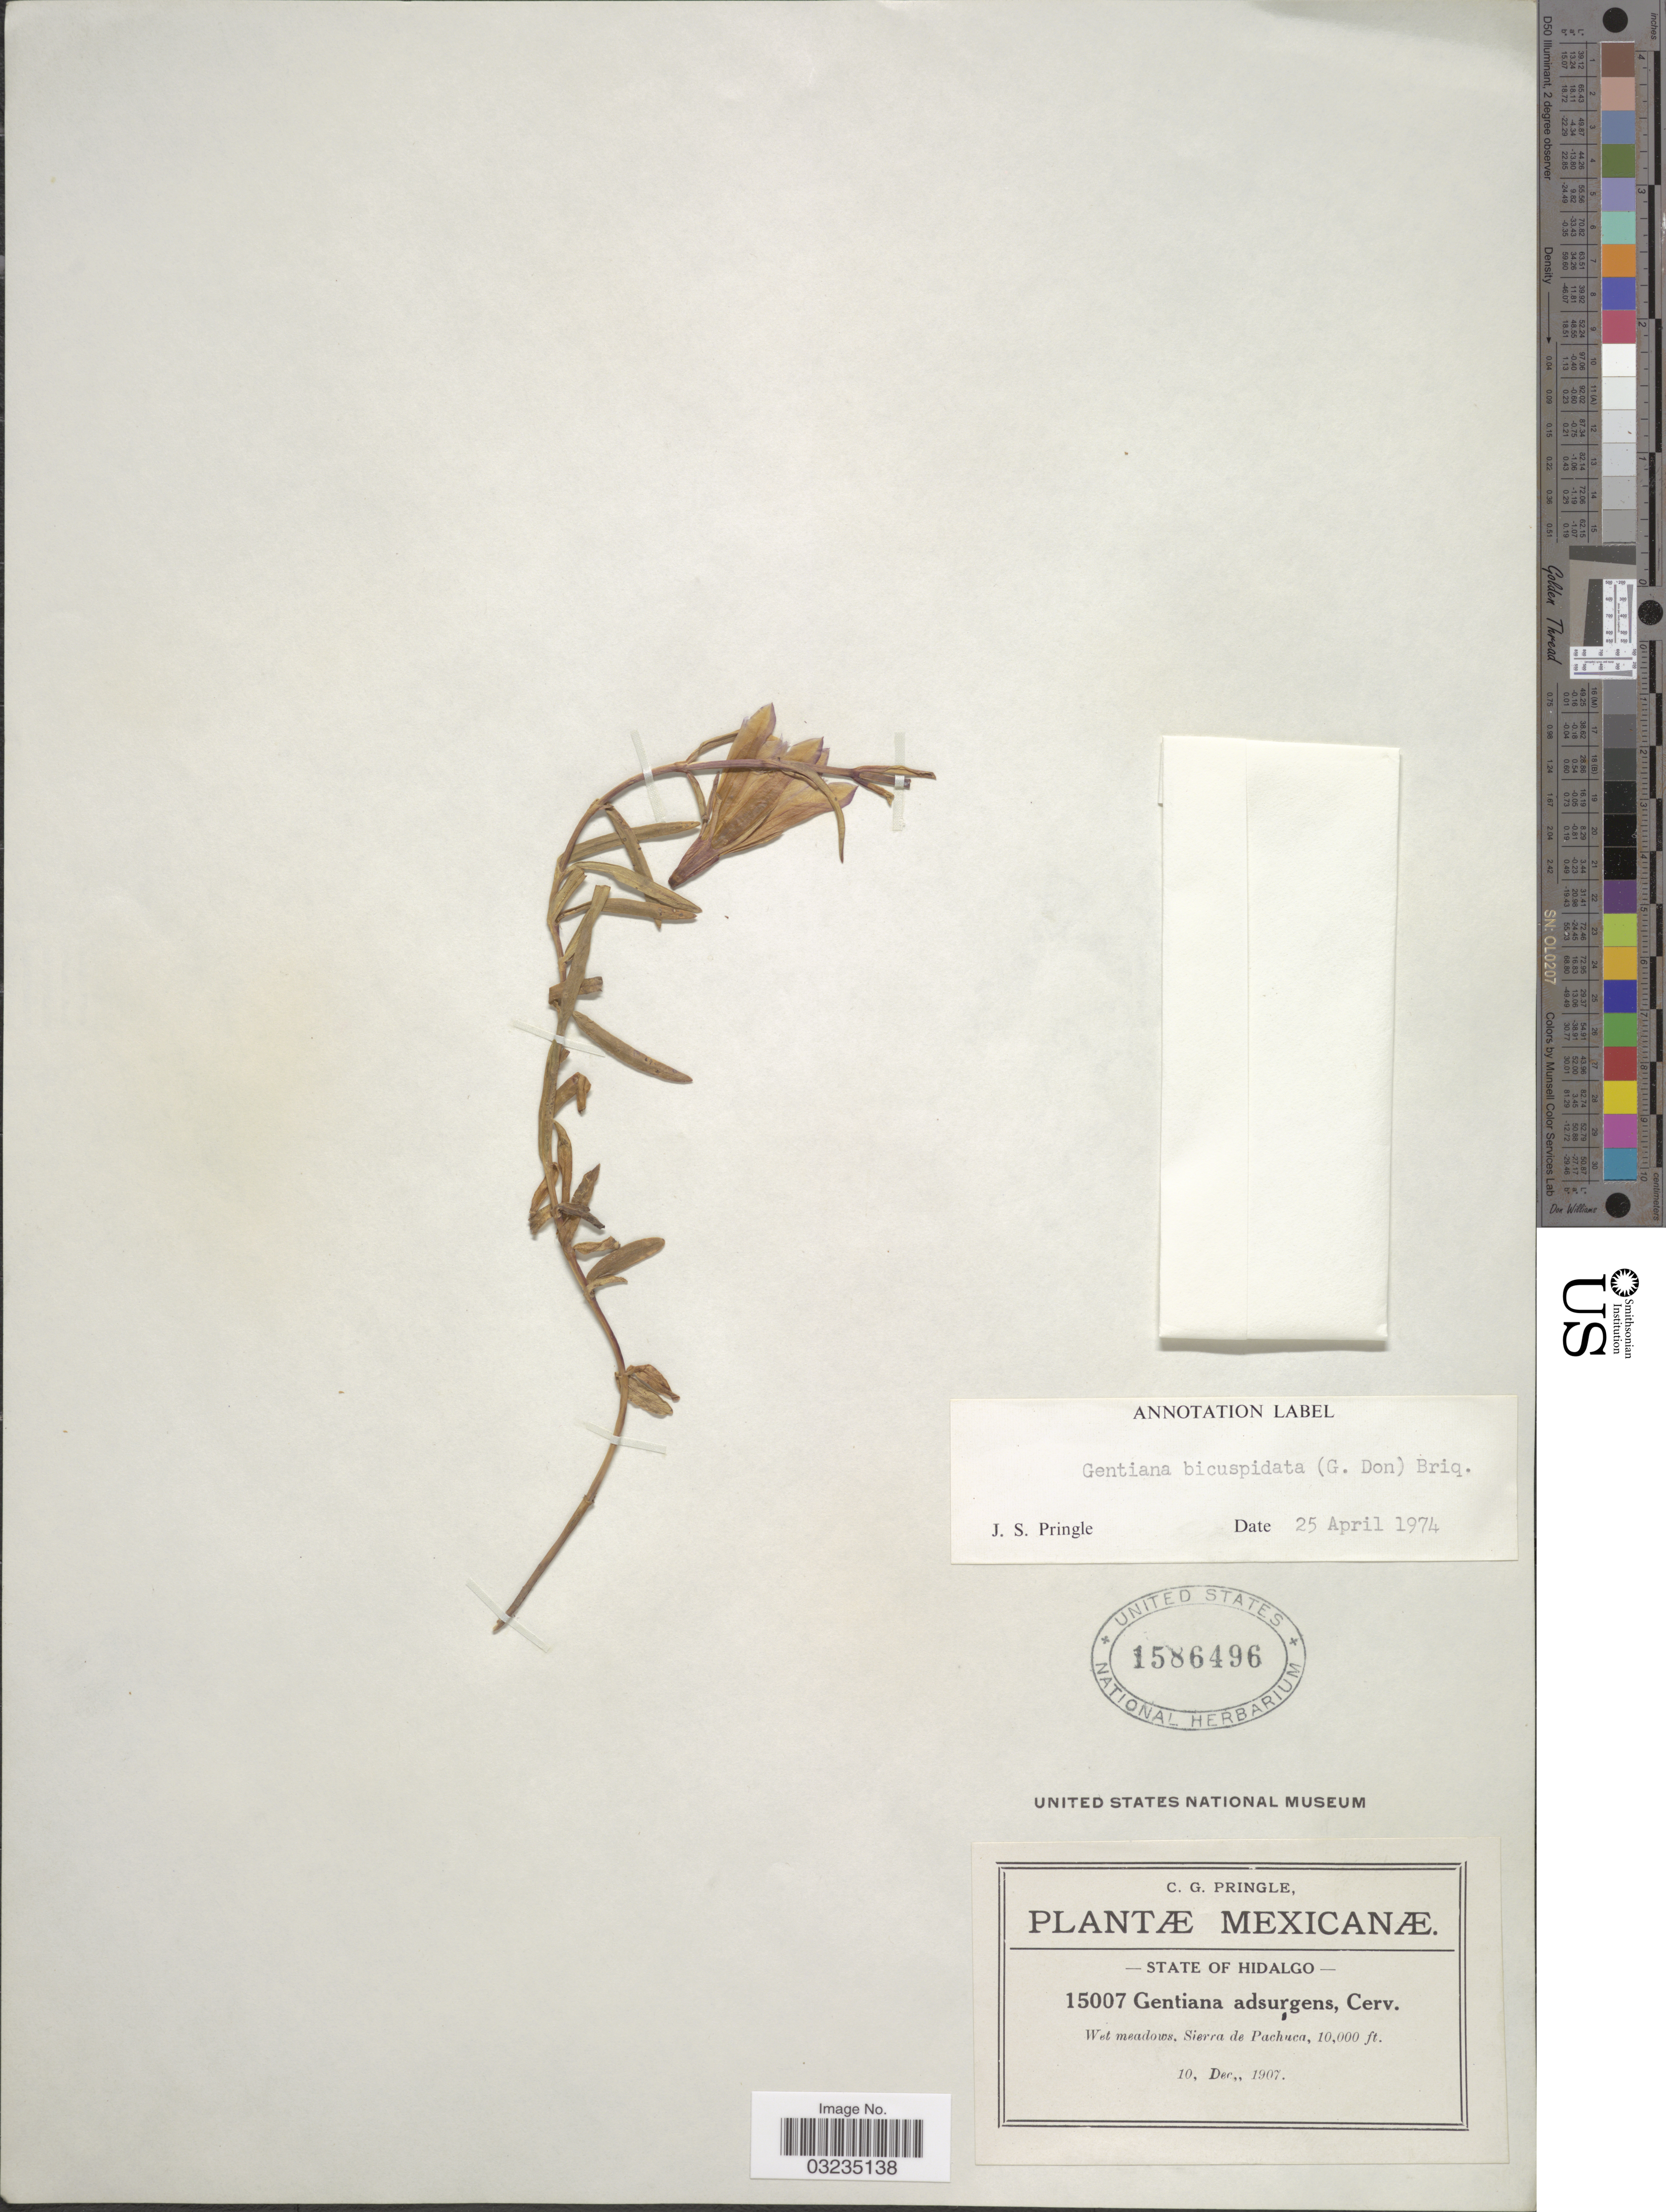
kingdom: Plantae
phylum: Tracheophyta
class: Magnoliopsida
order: Gentianales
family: Gentianaceae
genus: Gentiana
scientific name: Gentiana bicuspidata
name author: (G. Don) Briq.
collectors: C. G. Pringle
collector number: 15007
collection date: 1907-12-10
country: Mexico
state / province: Hidalgo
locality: State of Hidalgo. Wet meadows, Sierra de Pachuca.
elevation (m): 3048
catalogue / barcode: US 1586496